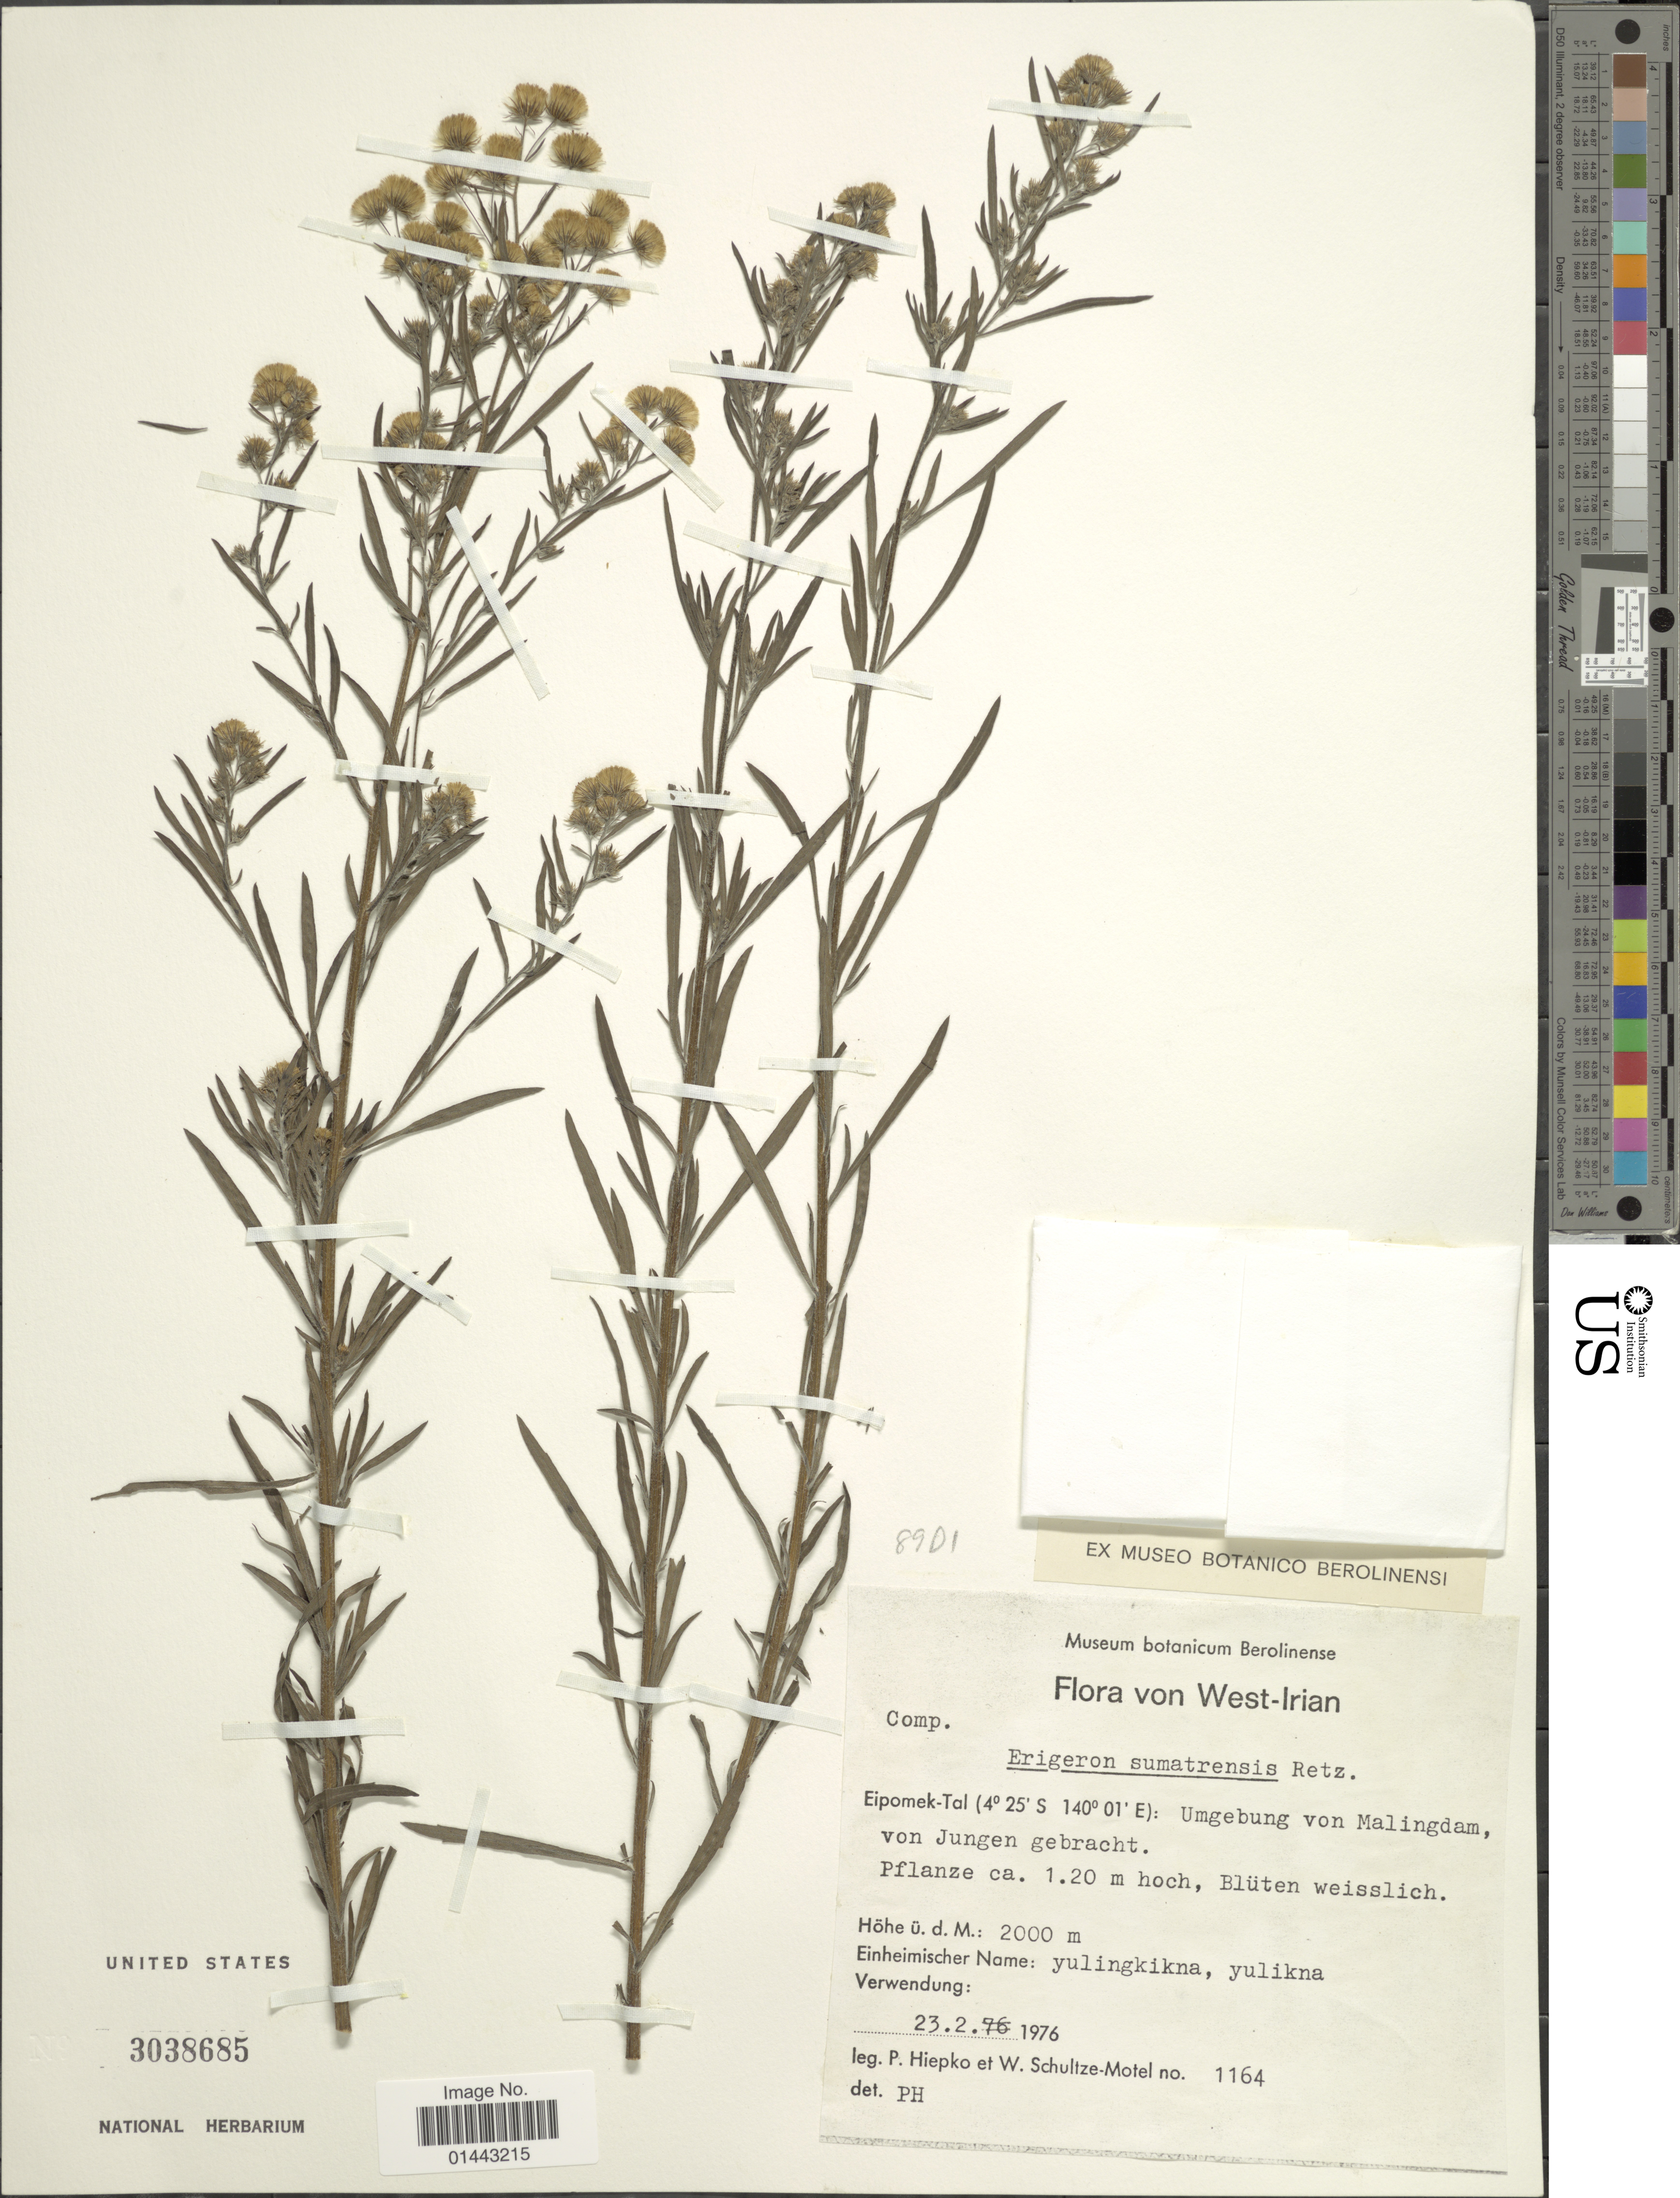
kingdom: Plantae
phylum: Tracheophyta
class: Magnoliopsida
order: Asterales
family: Asteraceae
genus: Erigeron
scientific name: Erigeron sumatrensis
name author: Retz.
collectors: P. H. Hiepko & W. Schultze-Motel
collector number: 1164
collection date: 1976-02-23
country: Indonesia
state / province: Papua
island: New Guinea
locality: West-Irian, Eipomek-Tak: Umgebung von Malingdam, von Jungen gebracht.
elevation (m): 2000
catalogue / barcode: US 3038685